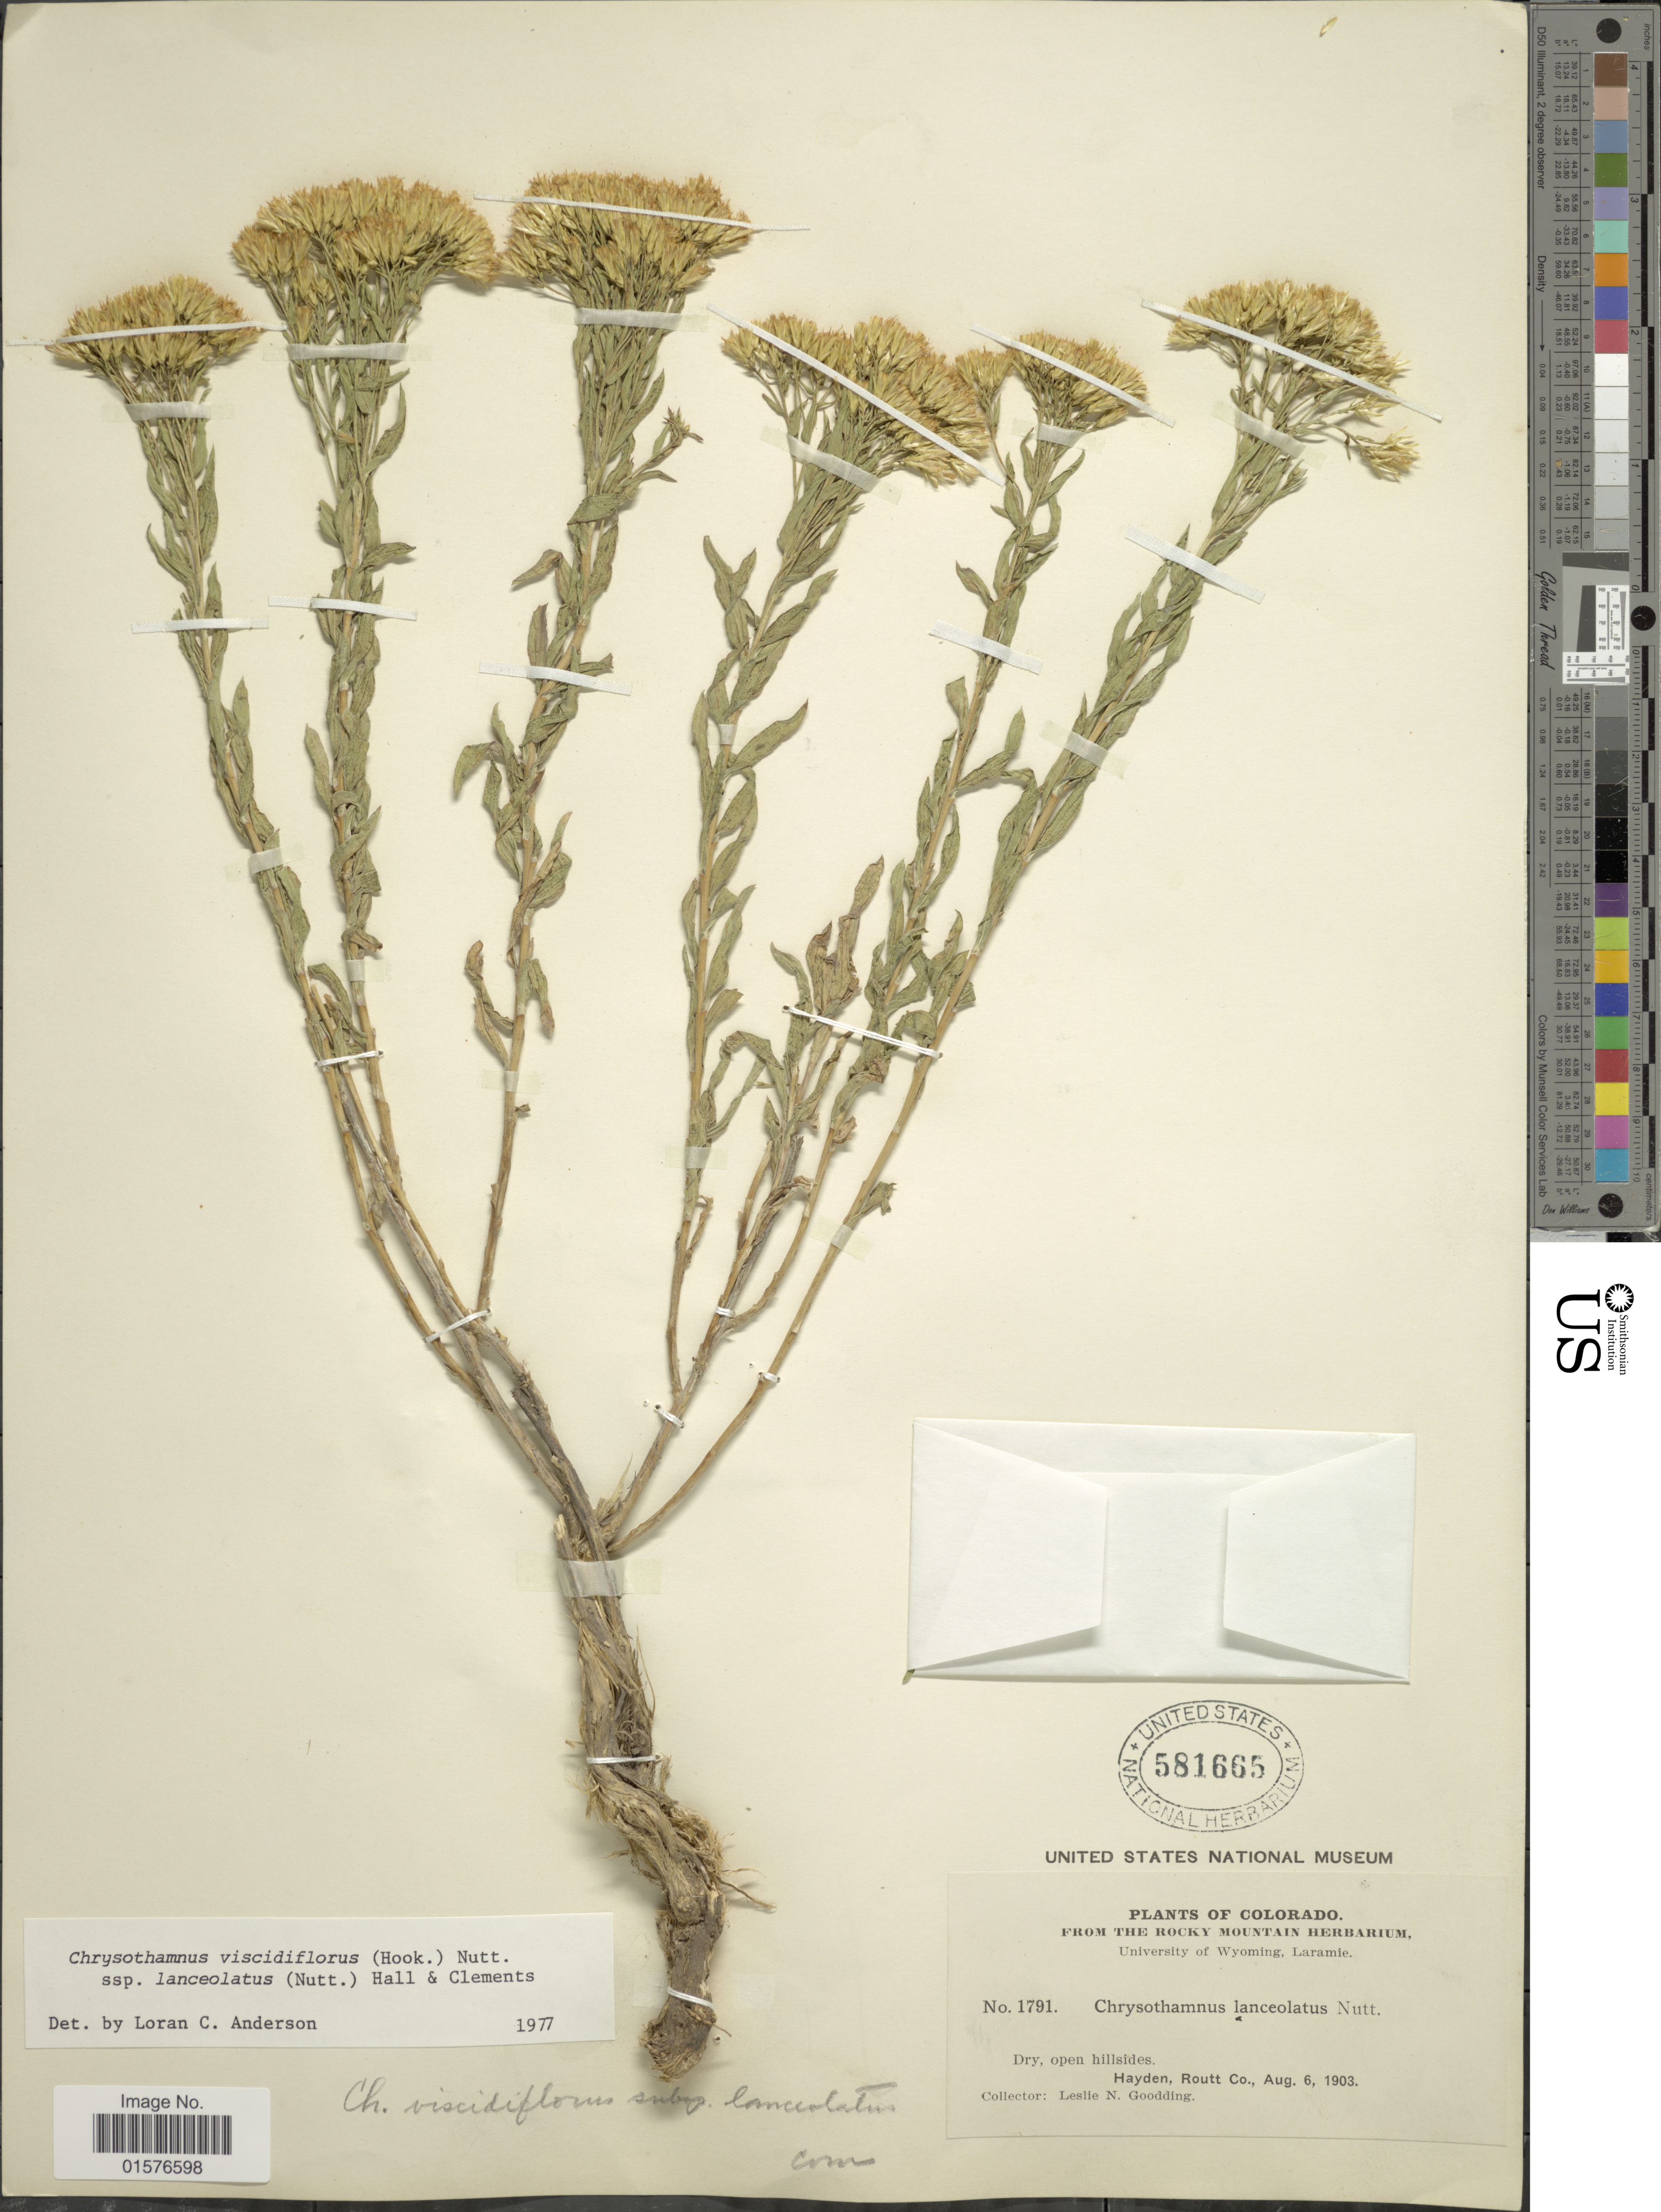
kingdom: Plantae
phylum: Tracheophyta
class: Magnoliopsida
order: Asterales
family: Asteraceae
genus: Chrysothamnus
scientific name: Chrysothamnus viscidiflorus subsp. lanceolatus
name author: (Nutt.) H.M. Hall & Clem.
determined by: Urbatsch, Lowell E., Curator (LSU), Louisiana State University (UNITED STATES)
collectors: L. N. Goodding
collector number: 1791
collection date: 1903-08-06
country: United States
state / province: Colorado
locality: Hayden, Routt Co.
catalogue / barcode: US 581665